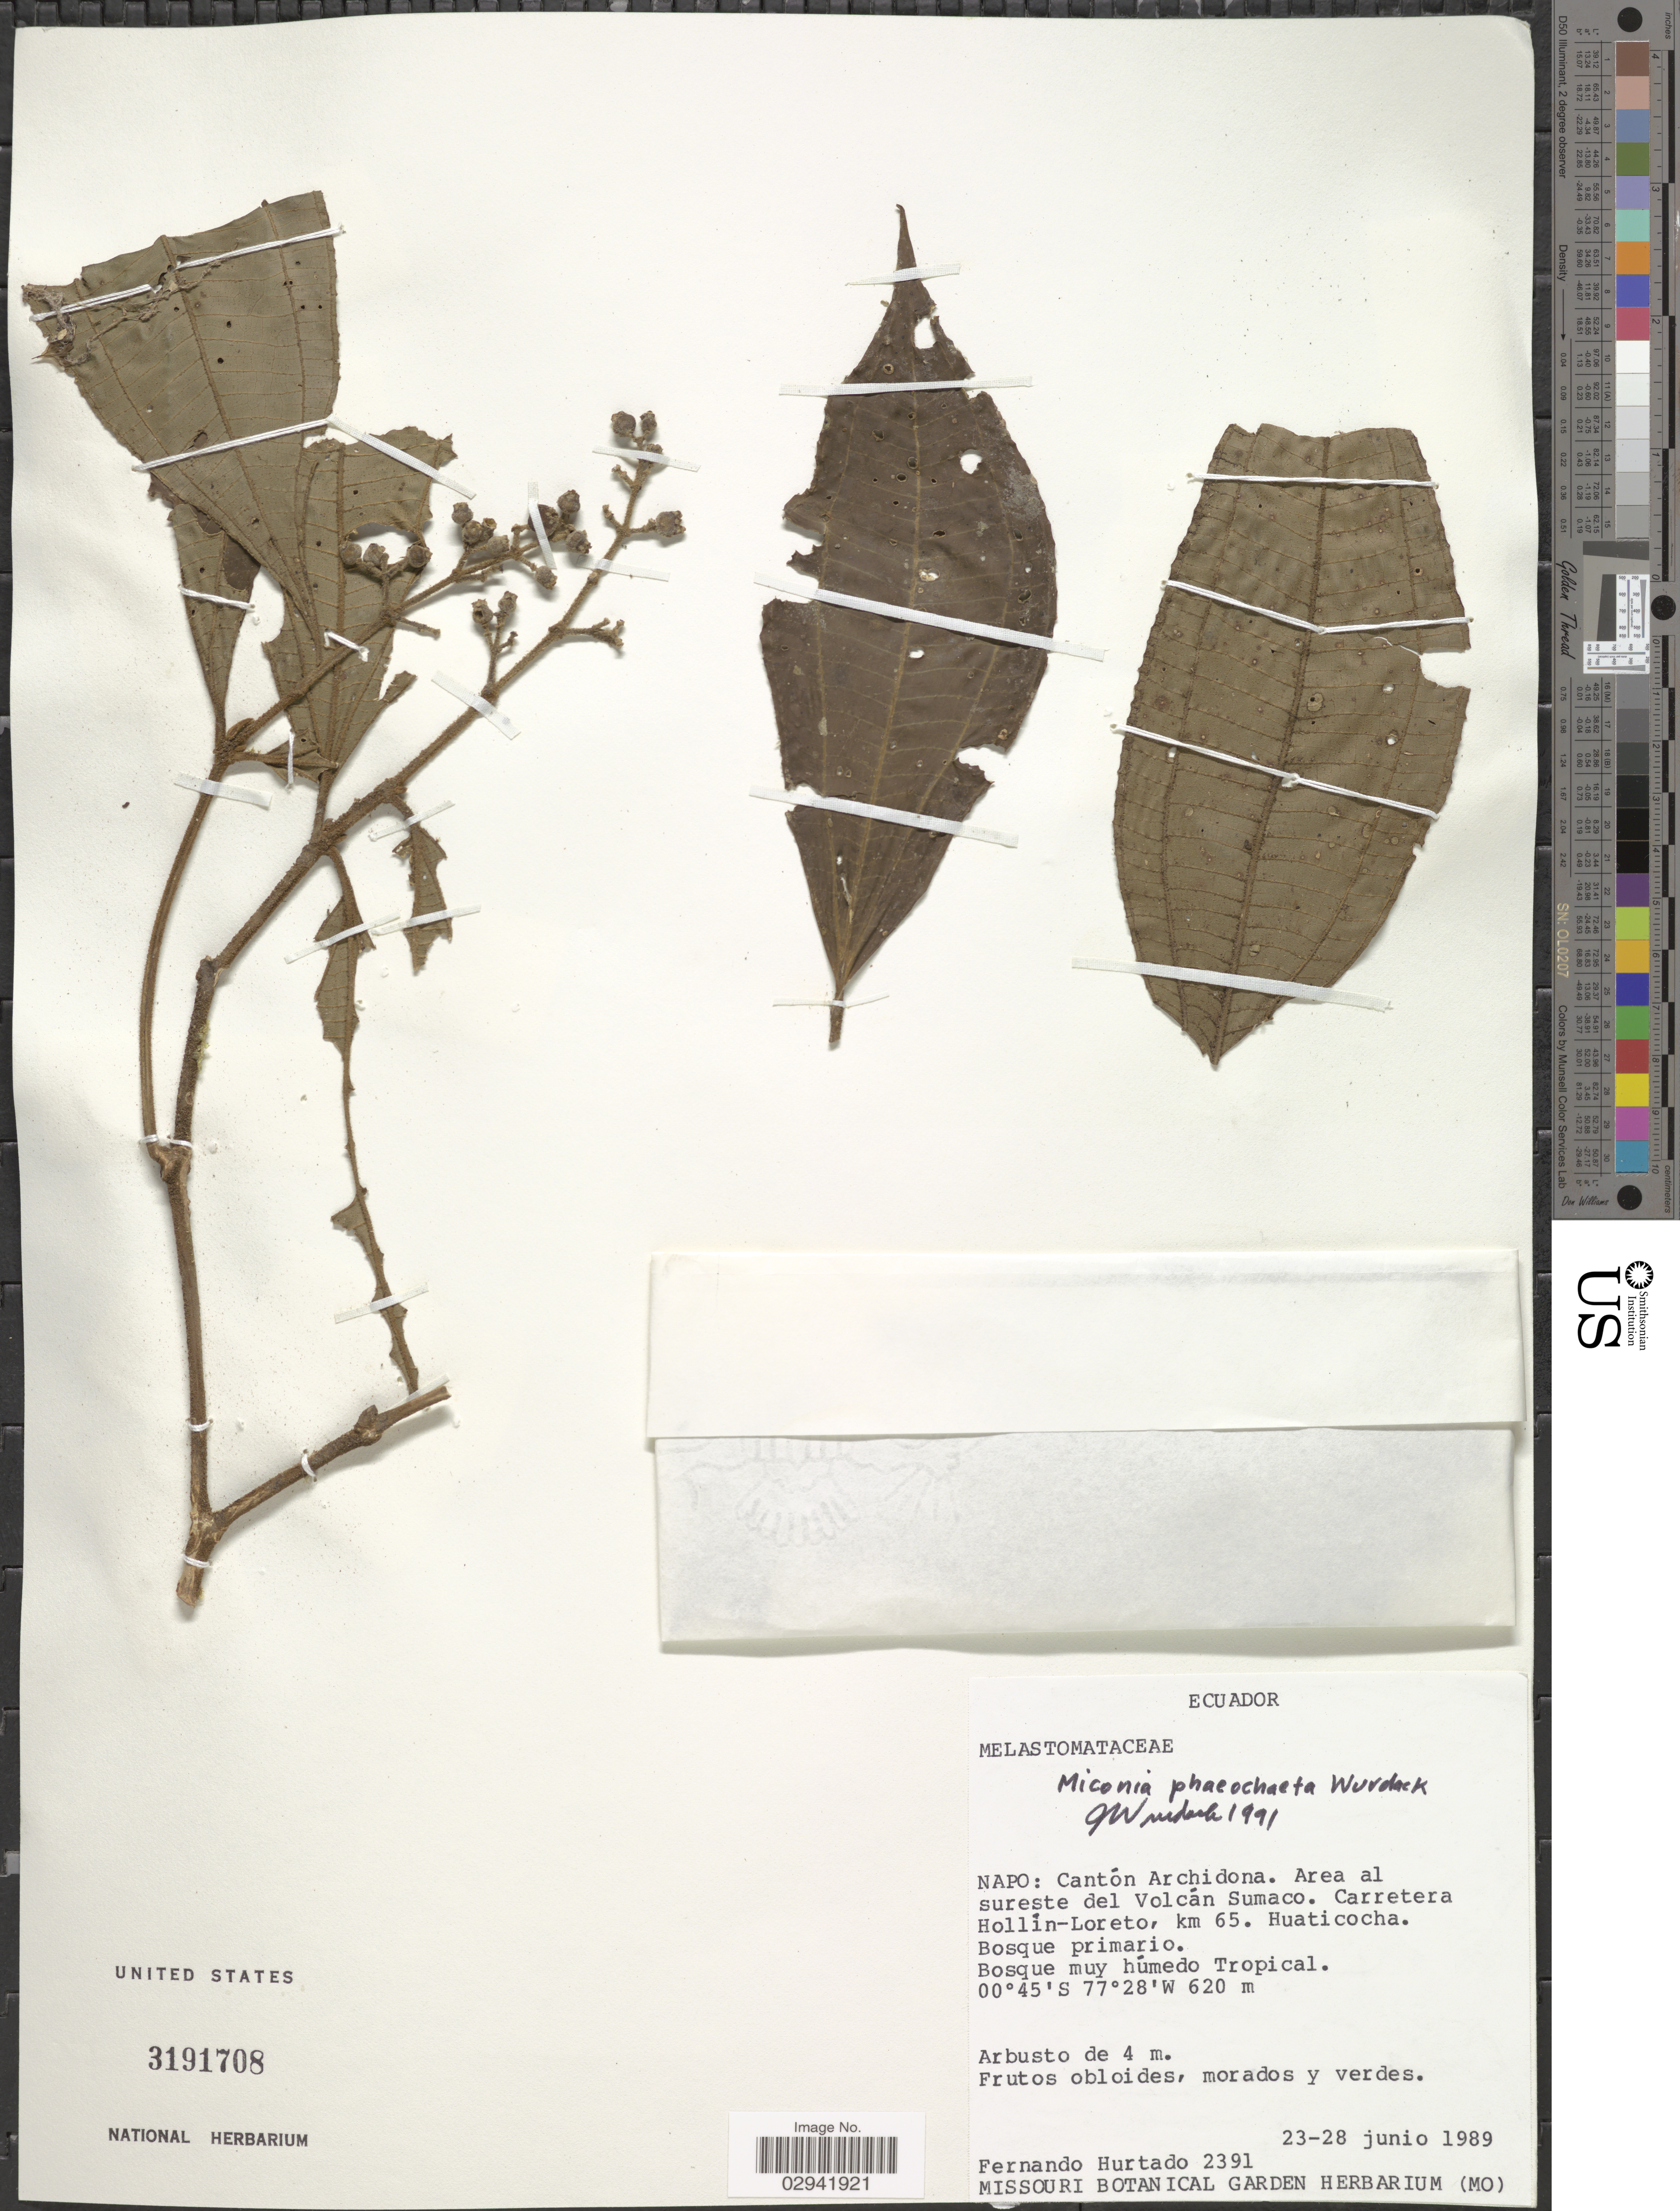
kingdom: Plantae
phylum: Tracheophyta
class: Magnoliopsida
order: Myrtales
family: Melastomataceae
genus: Miconia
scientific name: Miconia phaeochaeta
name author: Wurdack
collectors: F. Hurtado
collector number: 2391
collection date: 1989-06-23/1989-06-28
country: Ecuador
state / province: Napo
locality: Cantón Archidona. Area al sureste del Volcán Sumaco. Carretera Hollín-Loreto, km 65. Huaticocha.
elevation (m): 620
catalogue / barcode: US 3191708